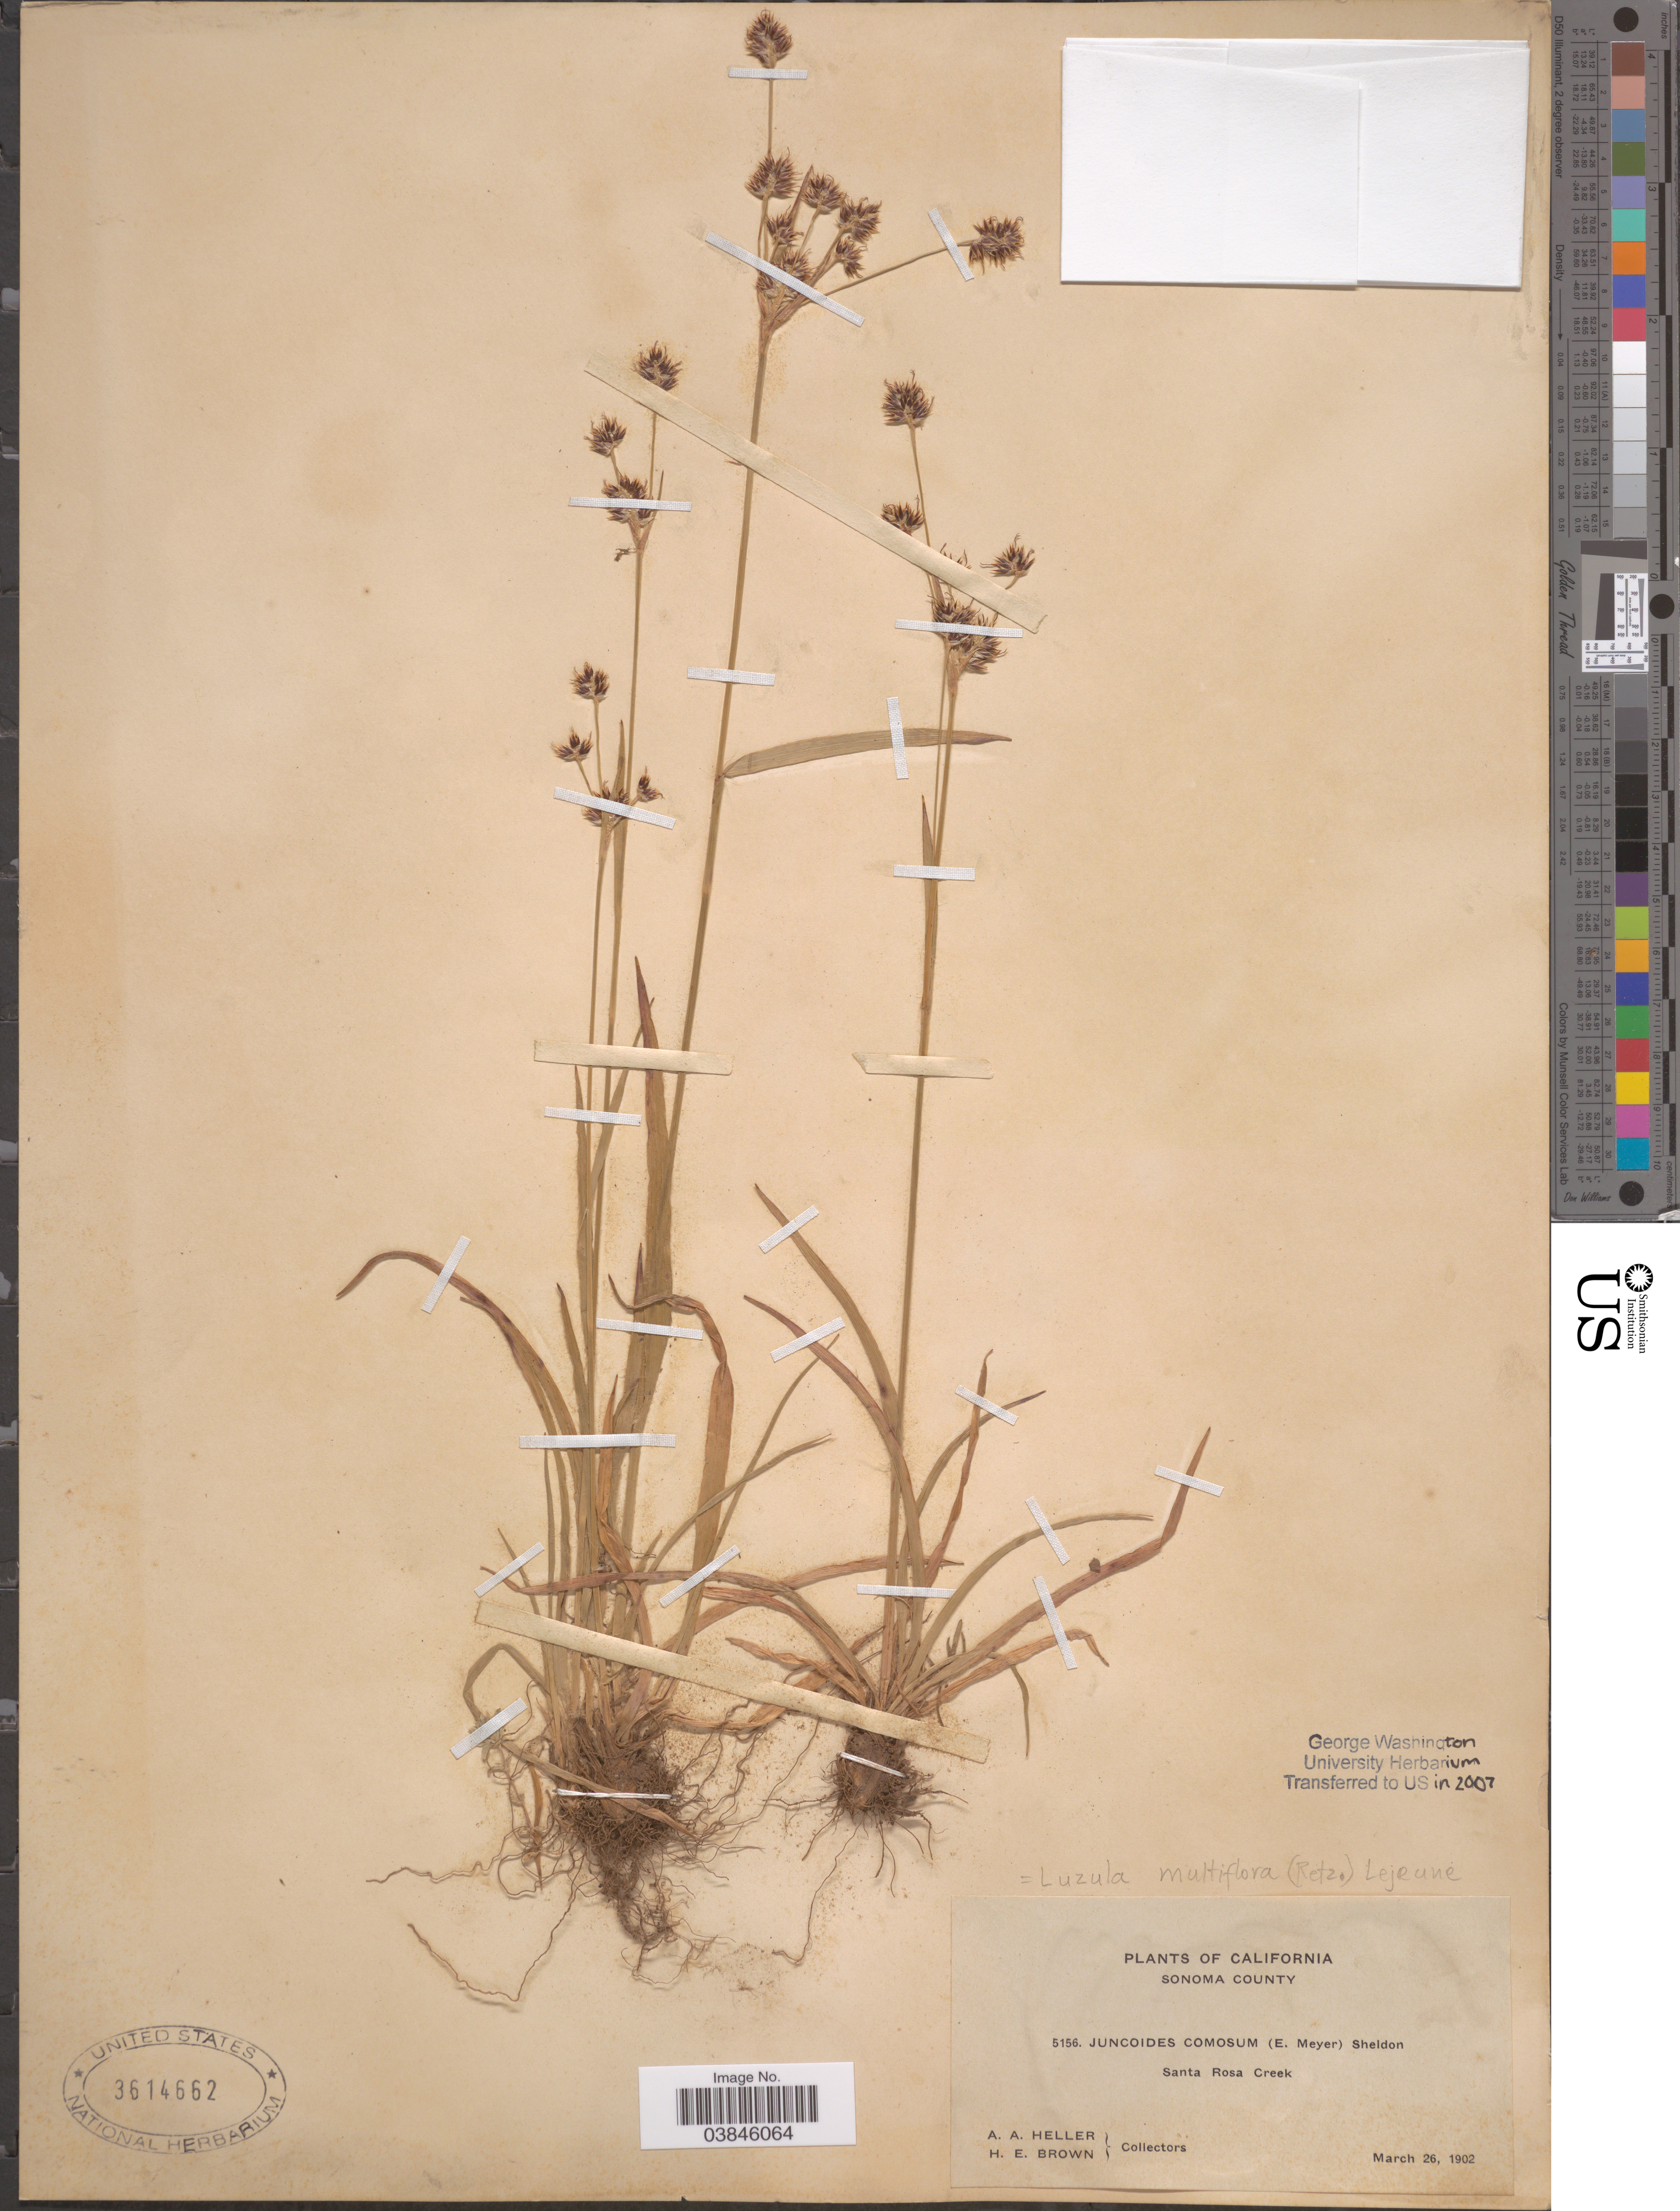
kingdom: Plantae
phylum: Tracheophyta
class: Liliopsida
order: Poales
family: Juncaceae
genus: Luzula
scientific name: Luzula multiflora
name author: (Ehrh.) Lej.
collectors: A. A. Heller & H. E. Brown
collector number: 5156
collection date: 1902-03-26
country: United States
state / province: California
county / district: Sonoma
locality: Sonoma County. Santa Rosa Creek.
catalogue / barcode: US 3614662